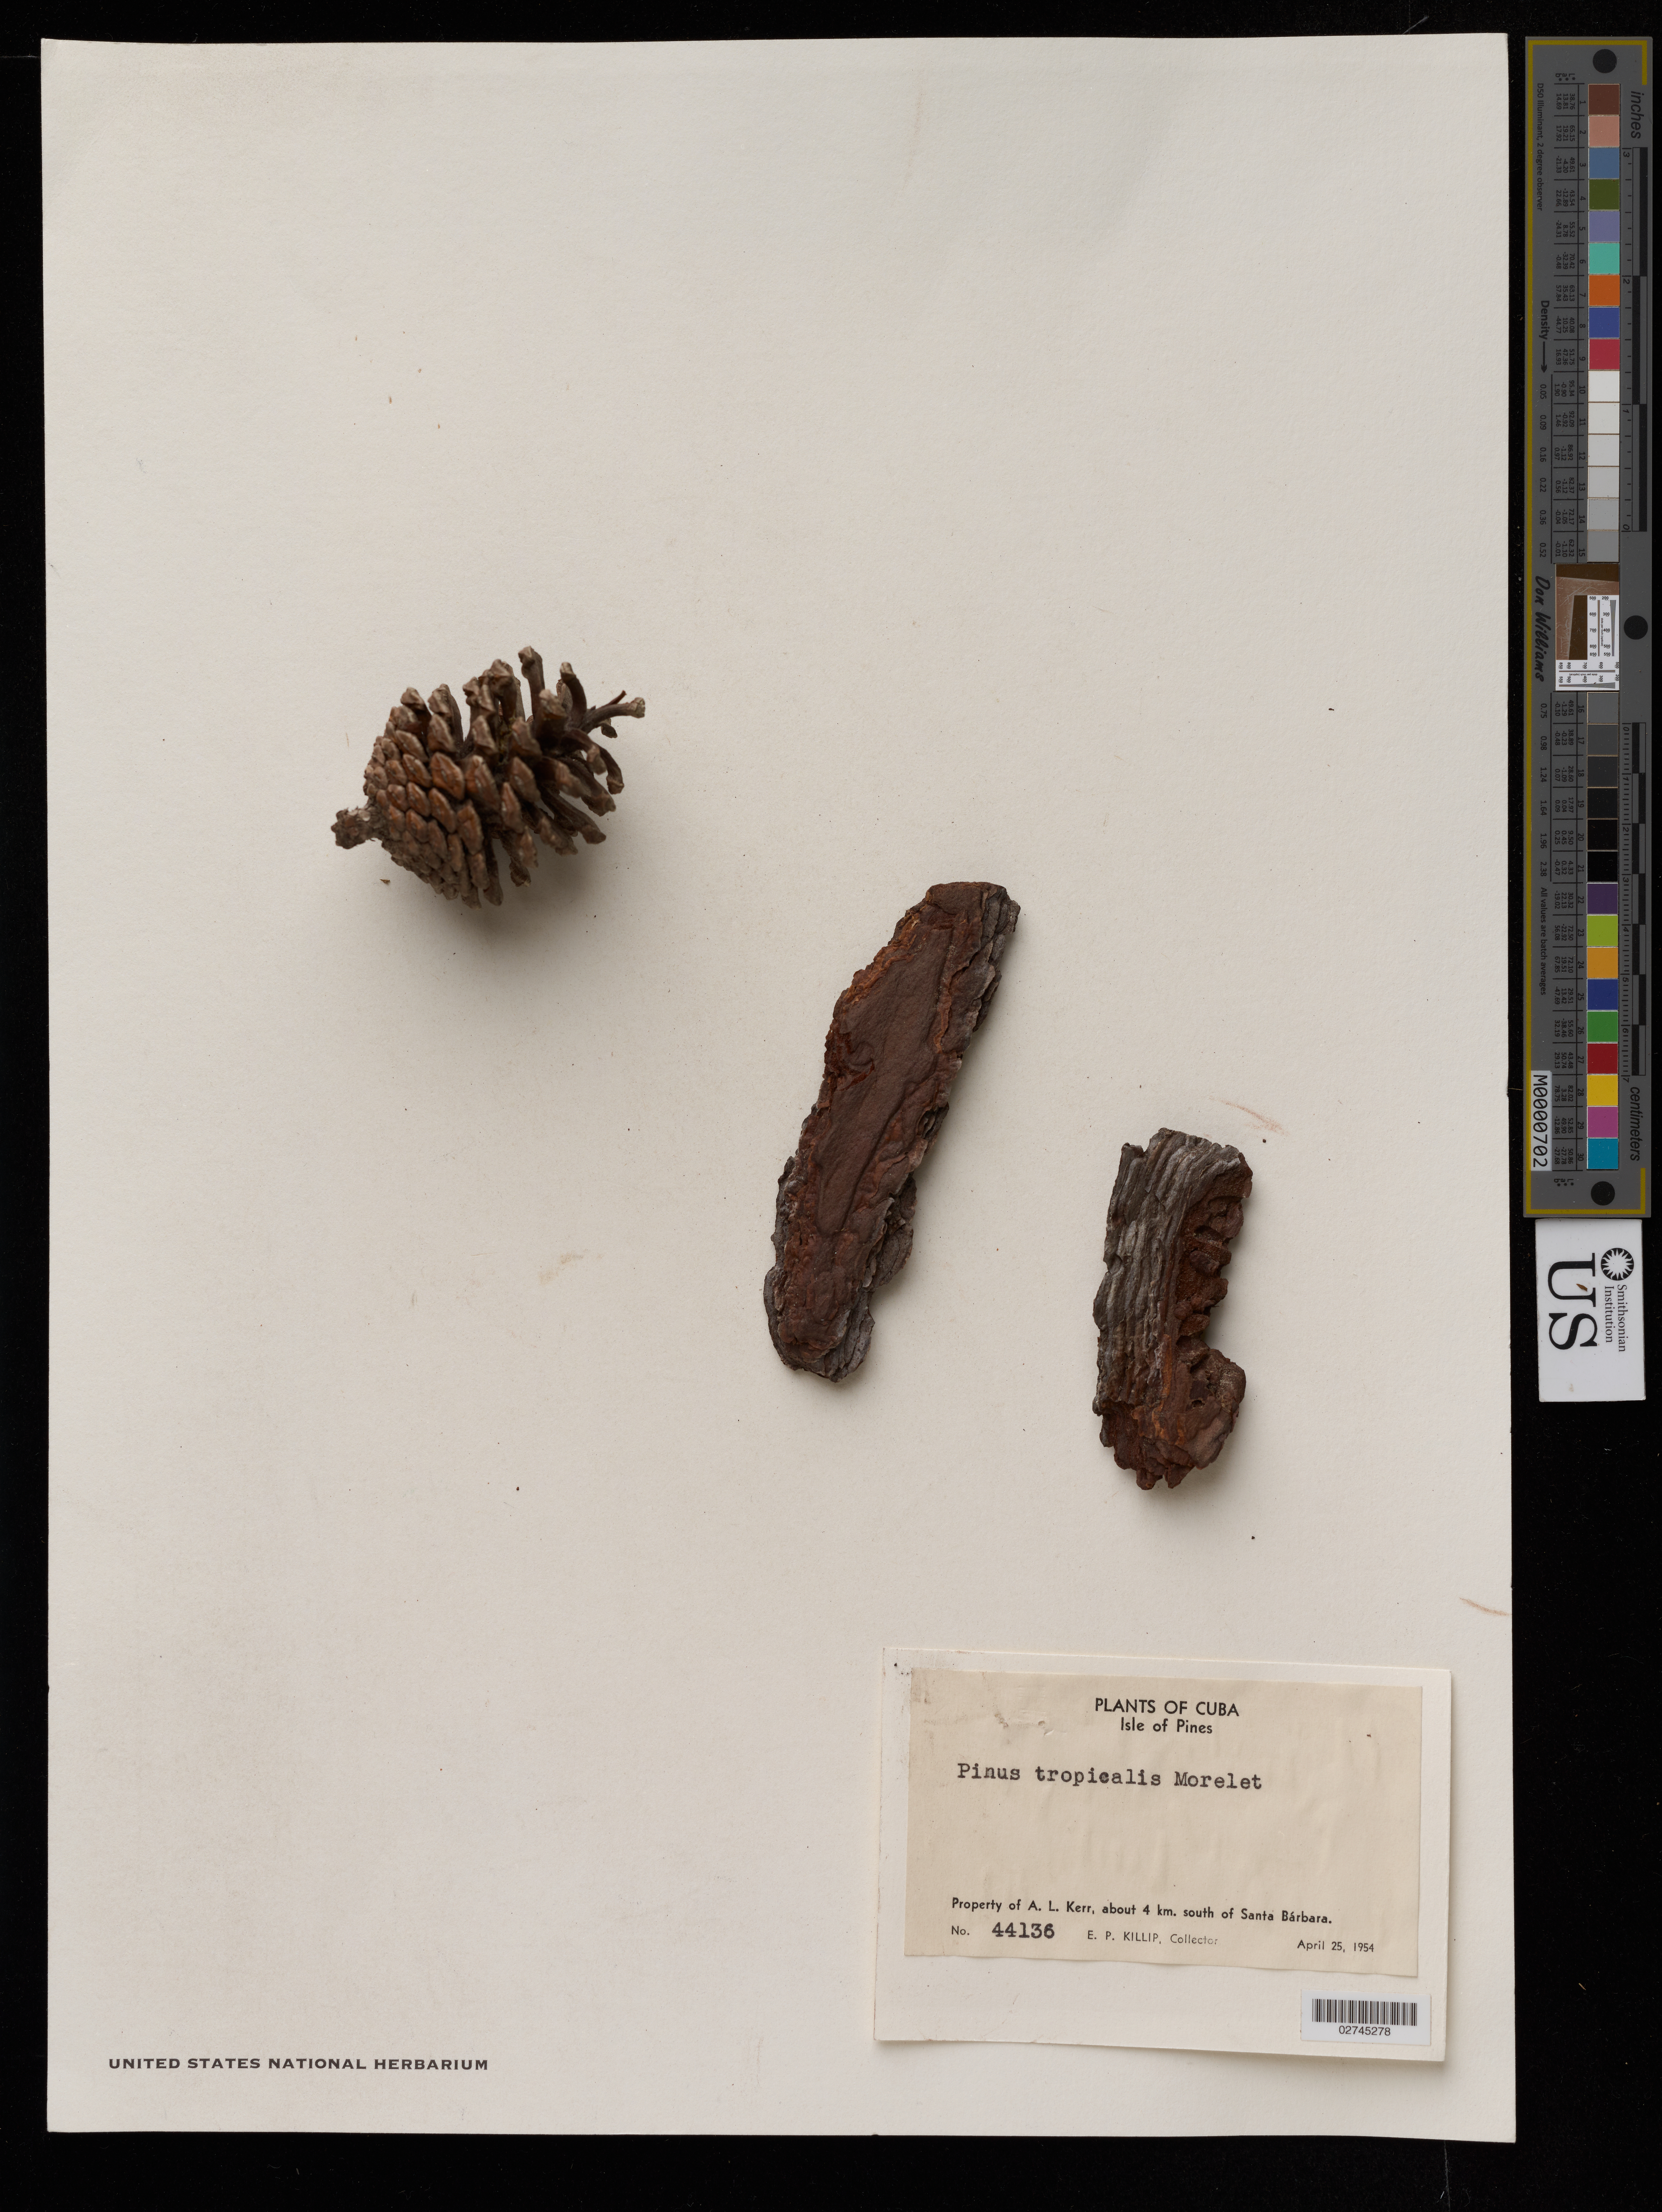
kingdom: Plantae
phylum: Tracheophyta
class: Pinopsida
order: Pinales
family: Pinaceae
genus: Pinus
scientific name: Pinus tropicalis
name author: Morelet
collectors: E. P. Killip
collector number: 44136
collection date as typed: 25 Apr 1954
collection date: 1954-04-25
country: Cuba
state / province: Isla de La Juventud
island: Isla de la Juventud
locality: Property of A L Karr about 4km south of Santa Barbara Pinelands